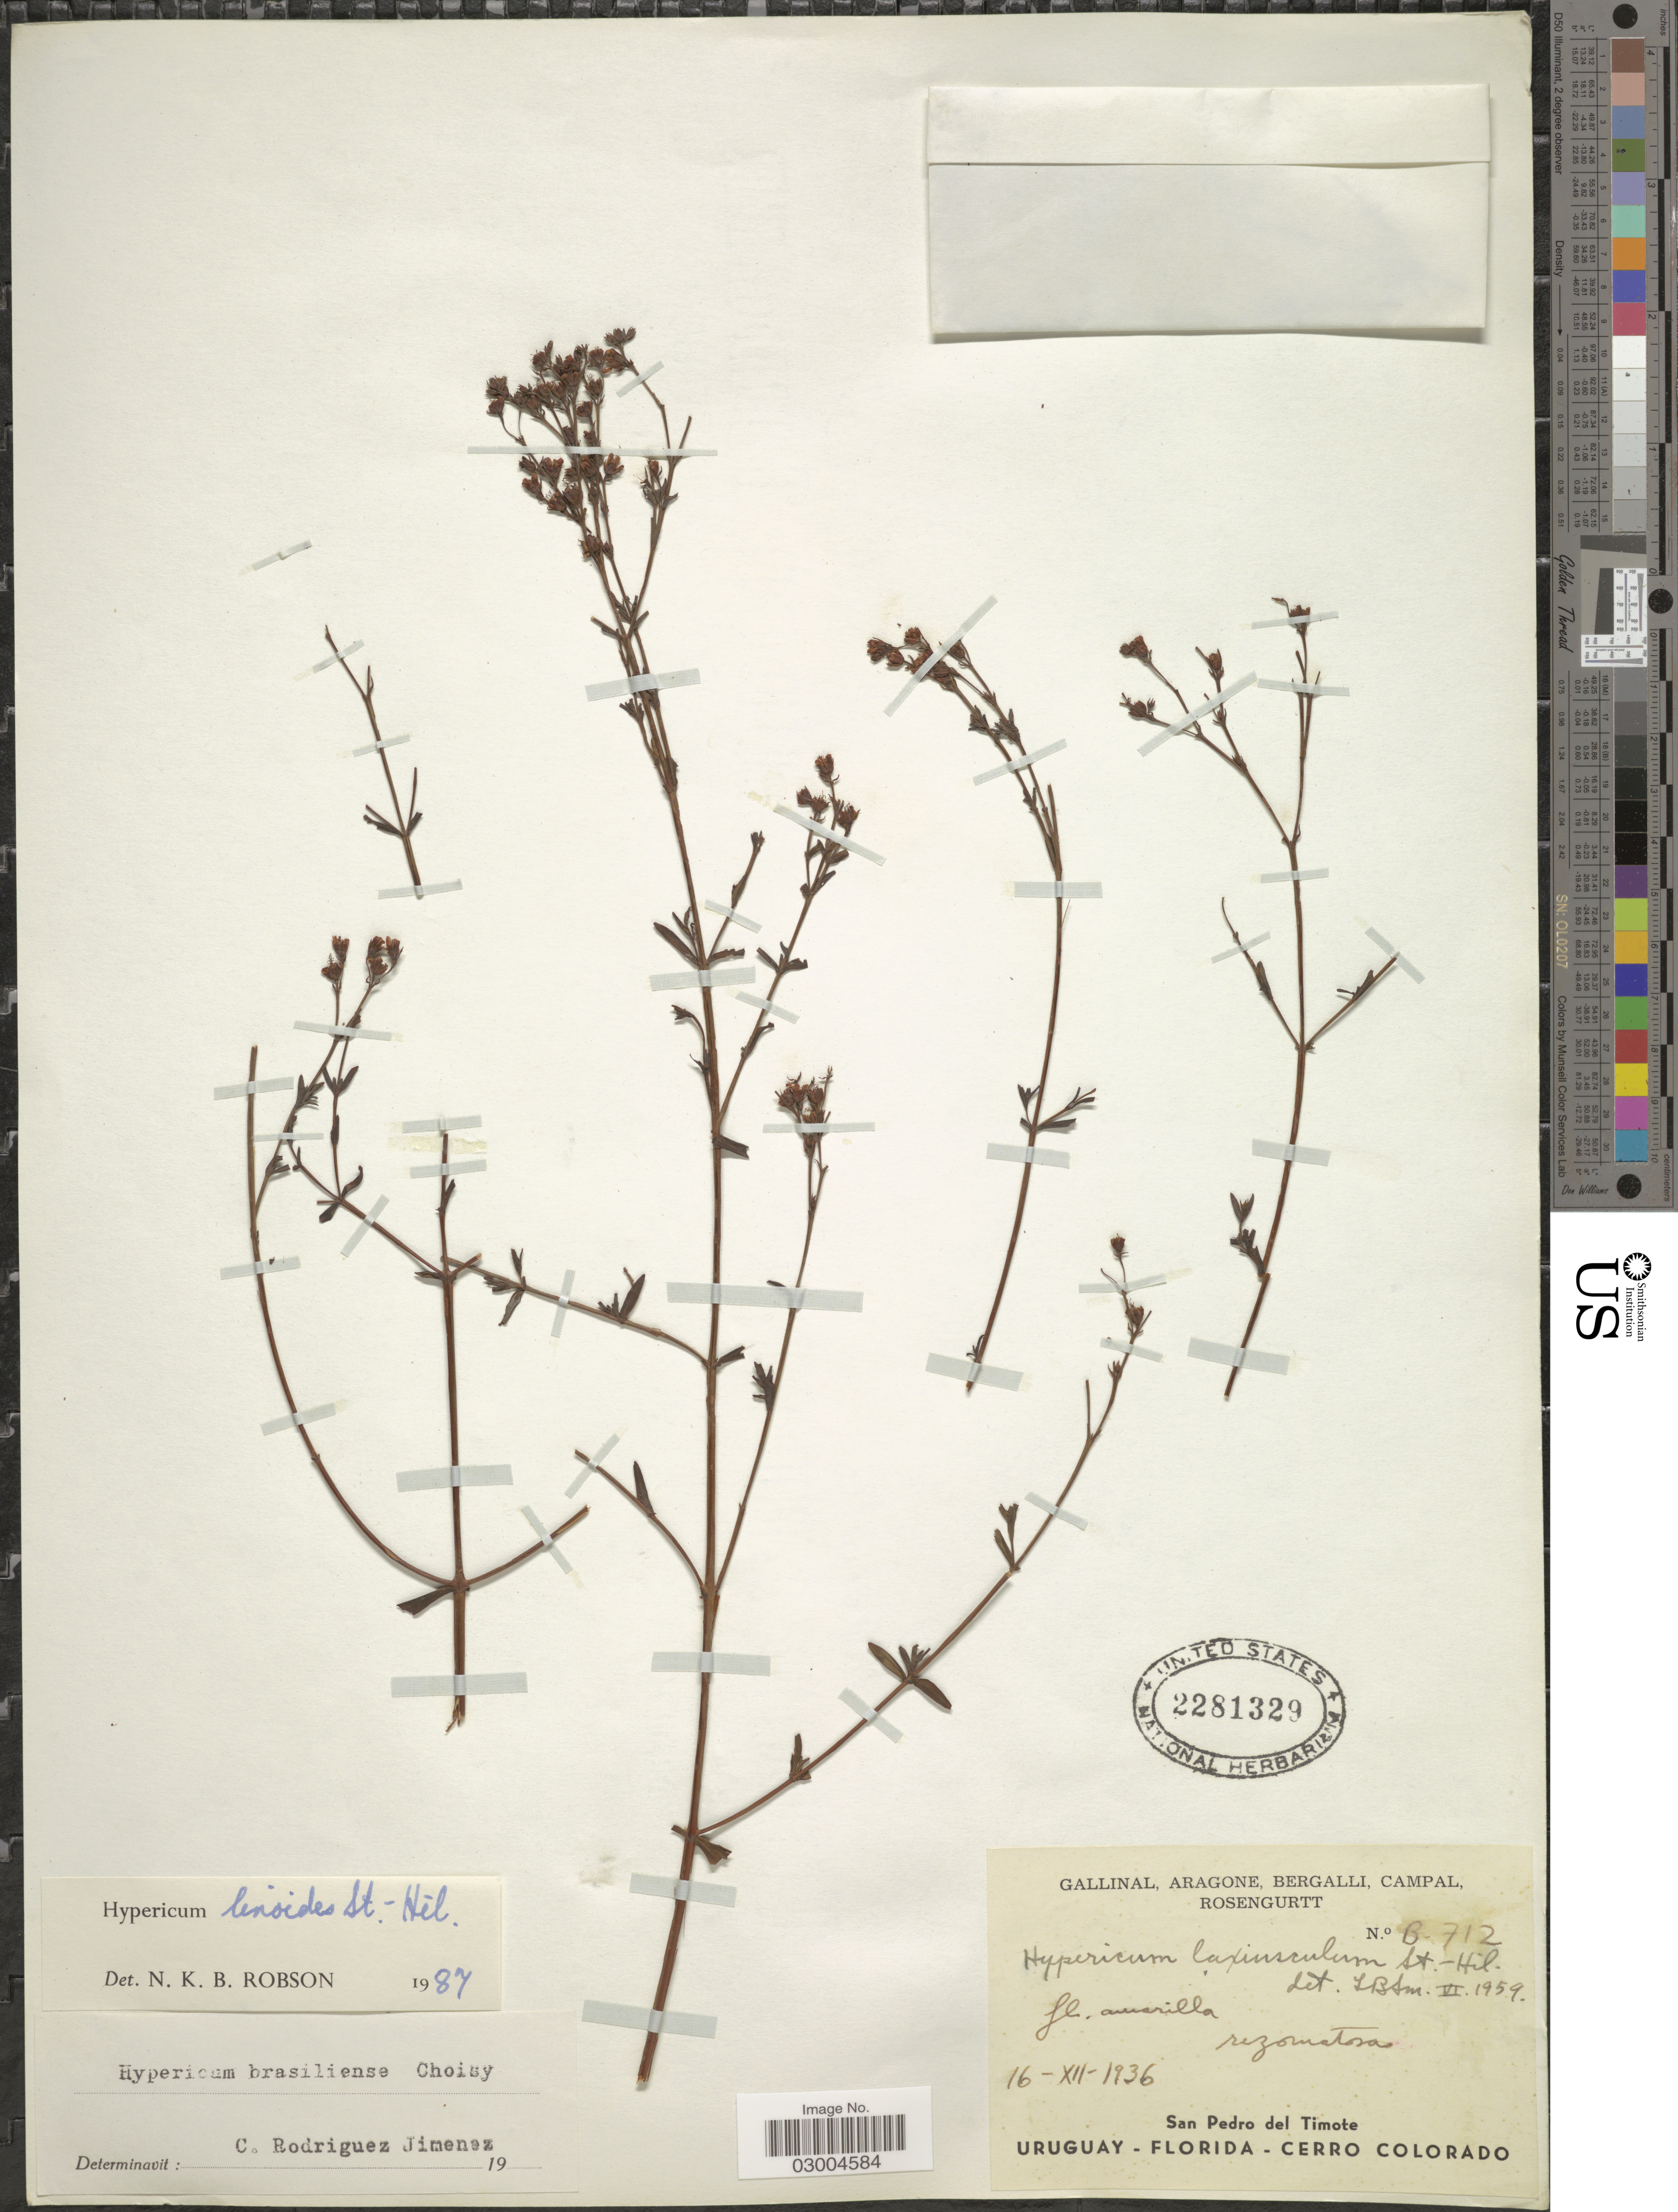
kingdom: Plantae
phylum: Tracheophyta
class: Magnoliopsida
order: Malpighiales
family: Hypericaceae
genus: Hypericum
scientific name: Hypericum linoides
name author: A. St.-Hil.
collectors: -. Gallinal, -- Aragone, -- Bergalli, -- Campal & Rosengurtt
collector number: B-712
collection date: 1936-12-16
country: Uruguay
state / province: Florida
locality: San Pedro del Timote. Cerro Colorado.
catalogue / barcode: US 2281329